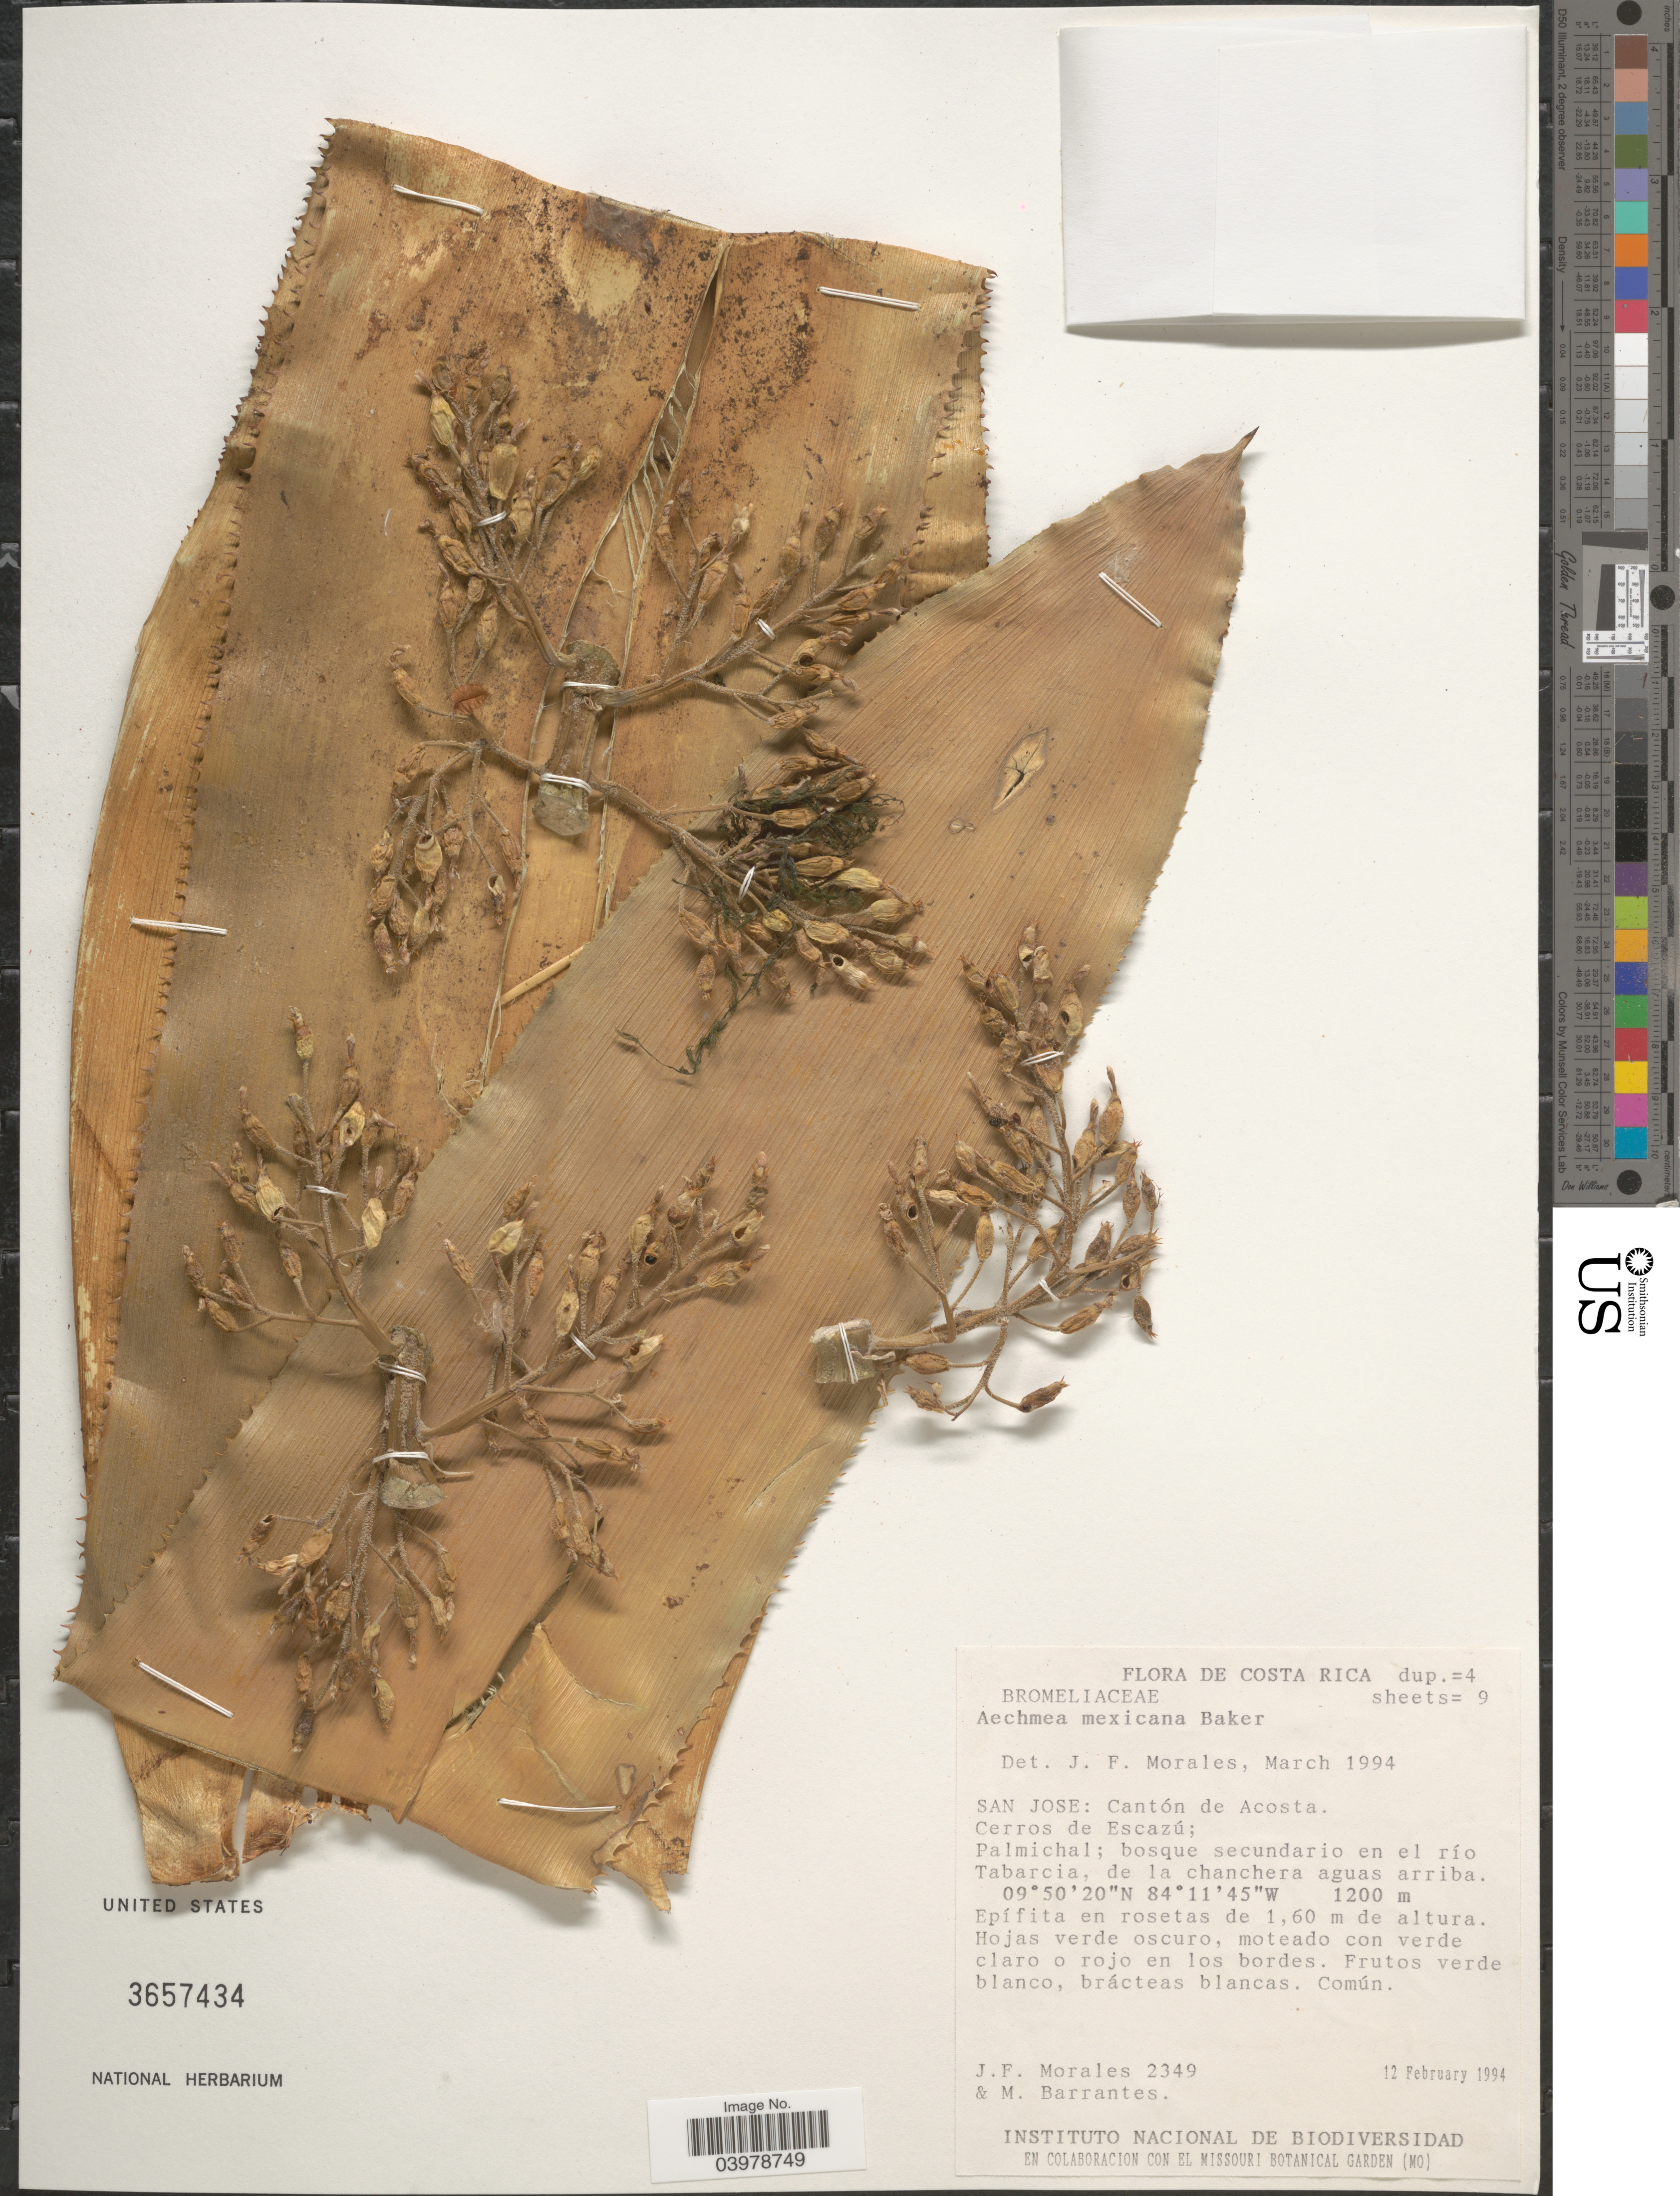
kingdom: Plantae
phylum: Tracheophyta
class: Liliopsida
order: Poales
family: Bromeliaceae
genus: Aechmea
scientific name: Aechmea mexicana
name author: Baker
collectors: J. Morales & M. Barrantes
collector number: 2349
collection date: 1994-02-12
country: Costa Rica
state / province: San José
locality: Cantón de Acosta. Cerros de Escazú. Palmichal; bosque secundario en el río Tabarcia.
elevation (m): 1200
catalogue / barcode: US 3657434